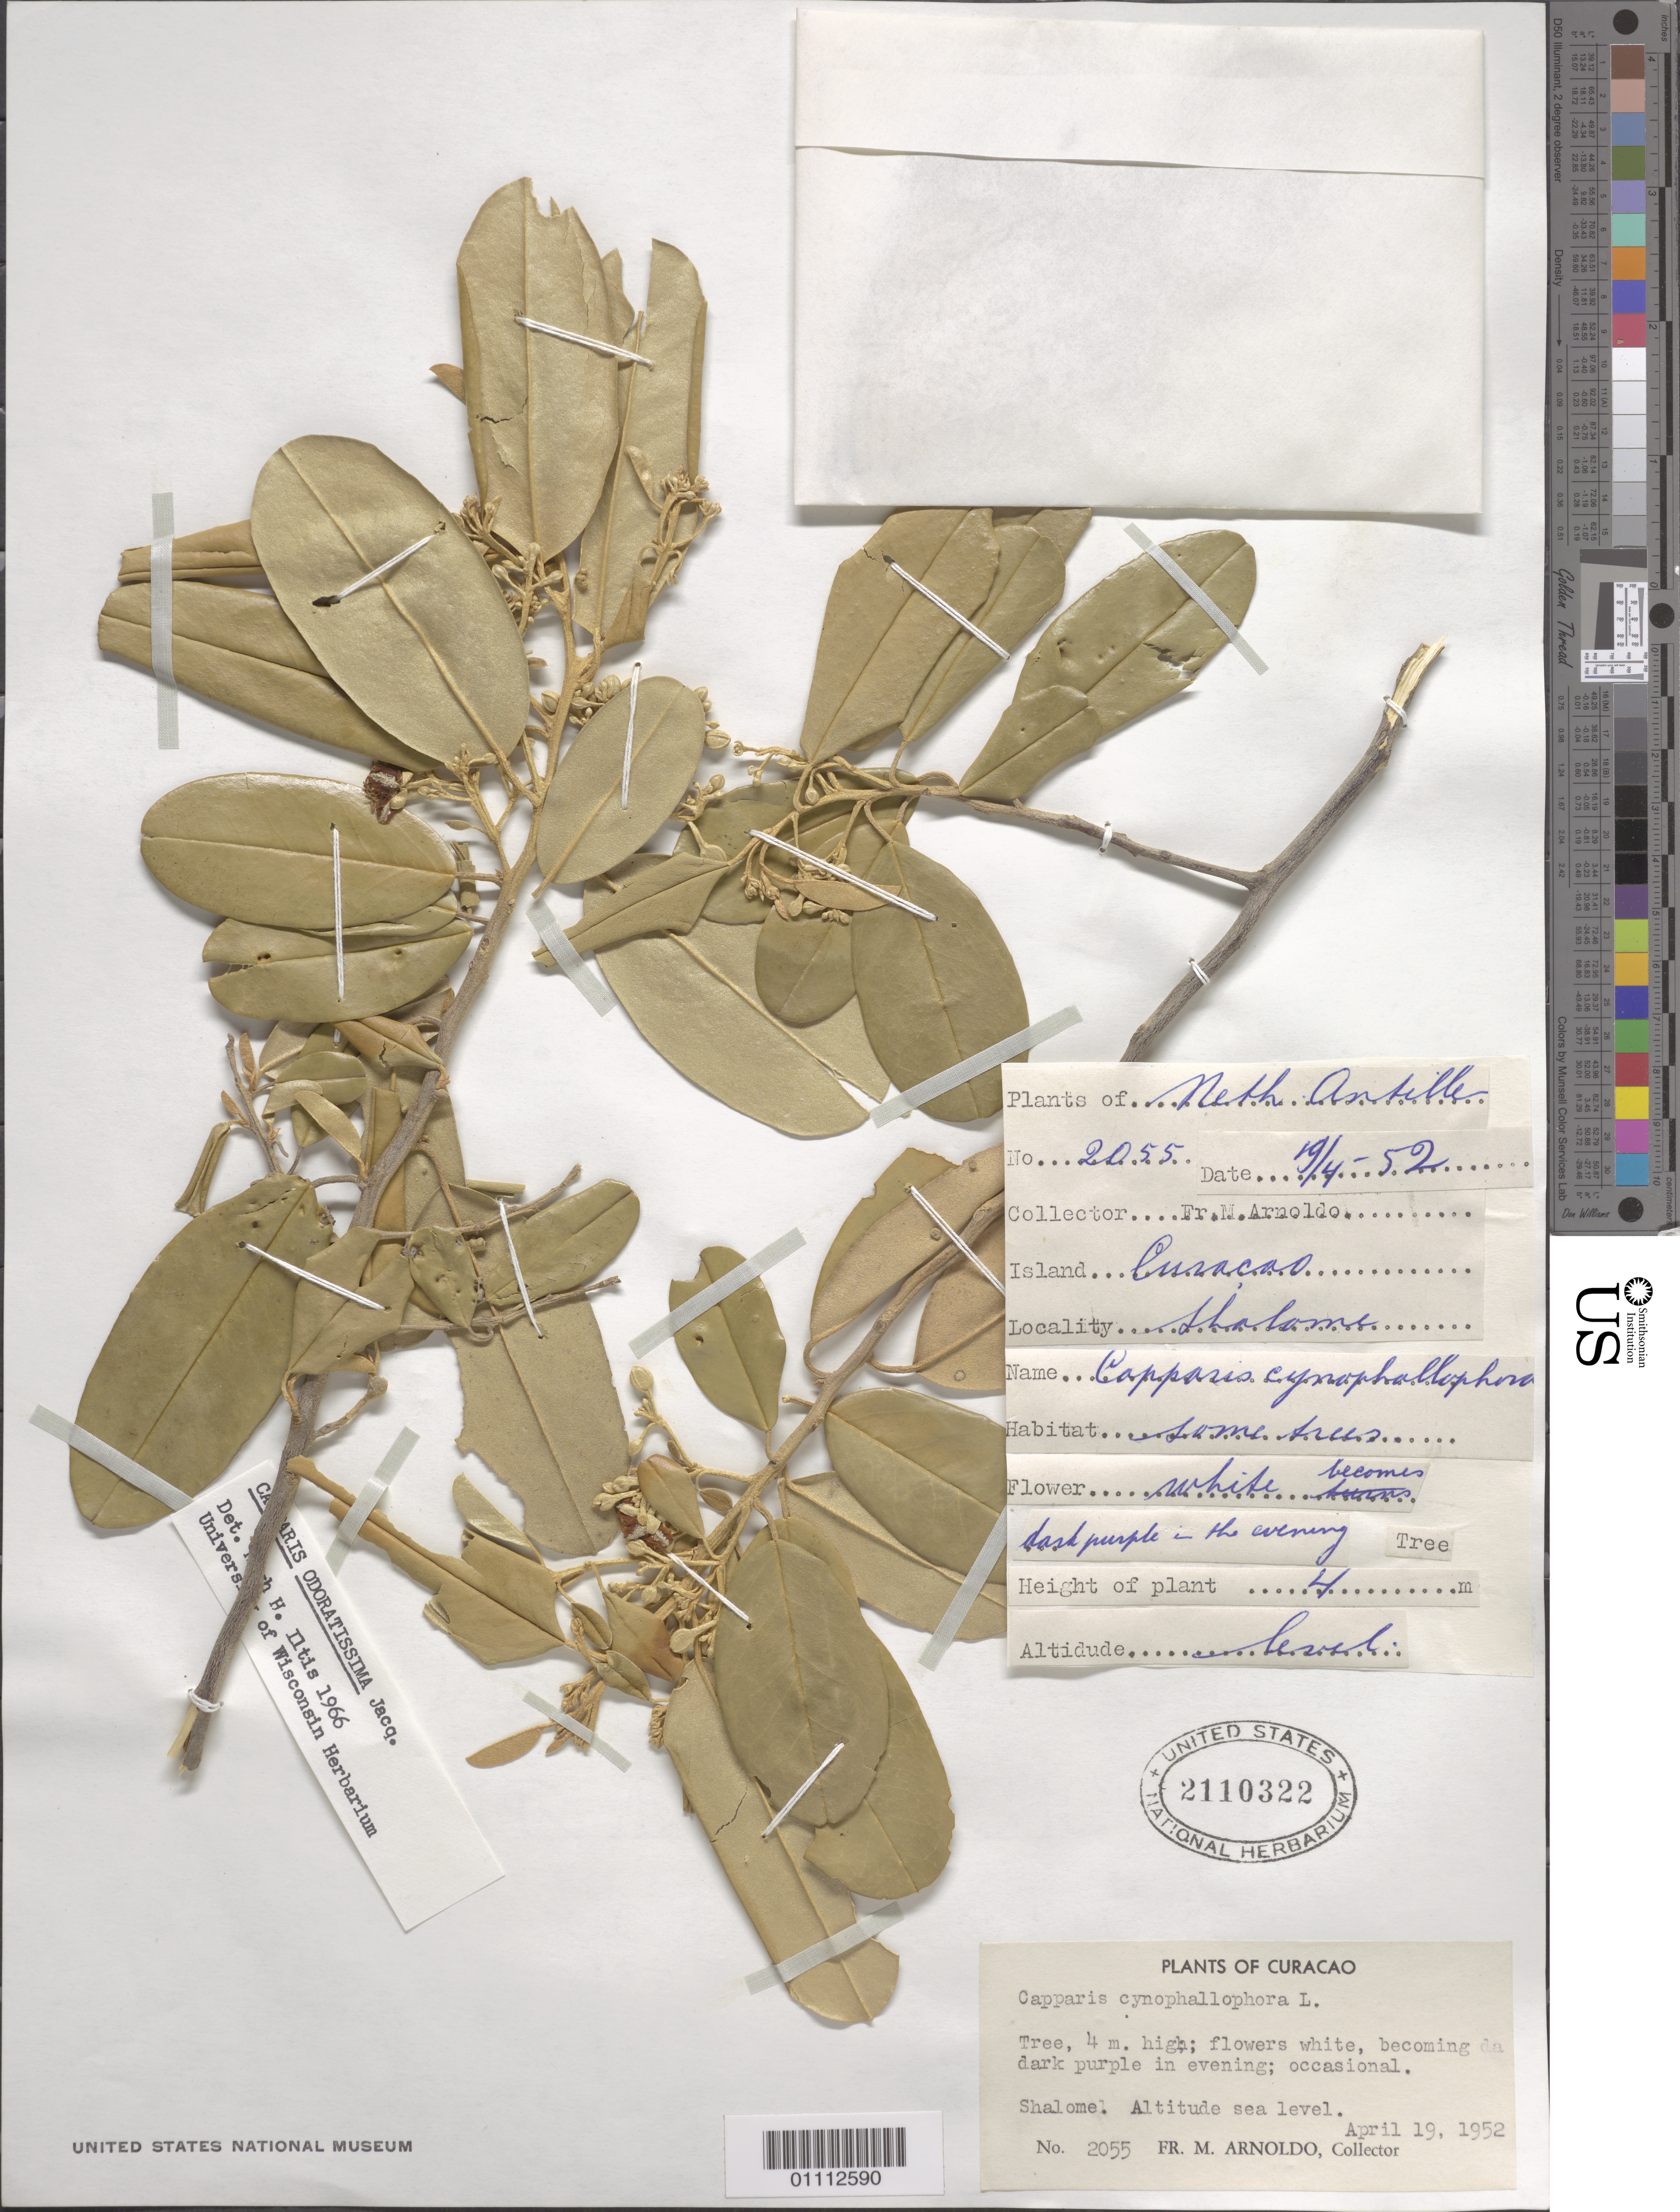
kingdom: Plantae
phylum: Tracheophyta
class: Magnoliopsida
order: Brassicales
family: Capparaceae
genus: Quadrella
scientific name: Quadrella odoratissima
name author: (Jacq.) Hutch.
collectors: N. Arnoldo-Broeders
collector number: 2055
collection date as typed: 19 Apr 1952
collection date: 1952-04-19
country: Curaçao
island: Curaçao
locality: Shalome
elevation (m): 0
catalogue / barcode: US 2110322